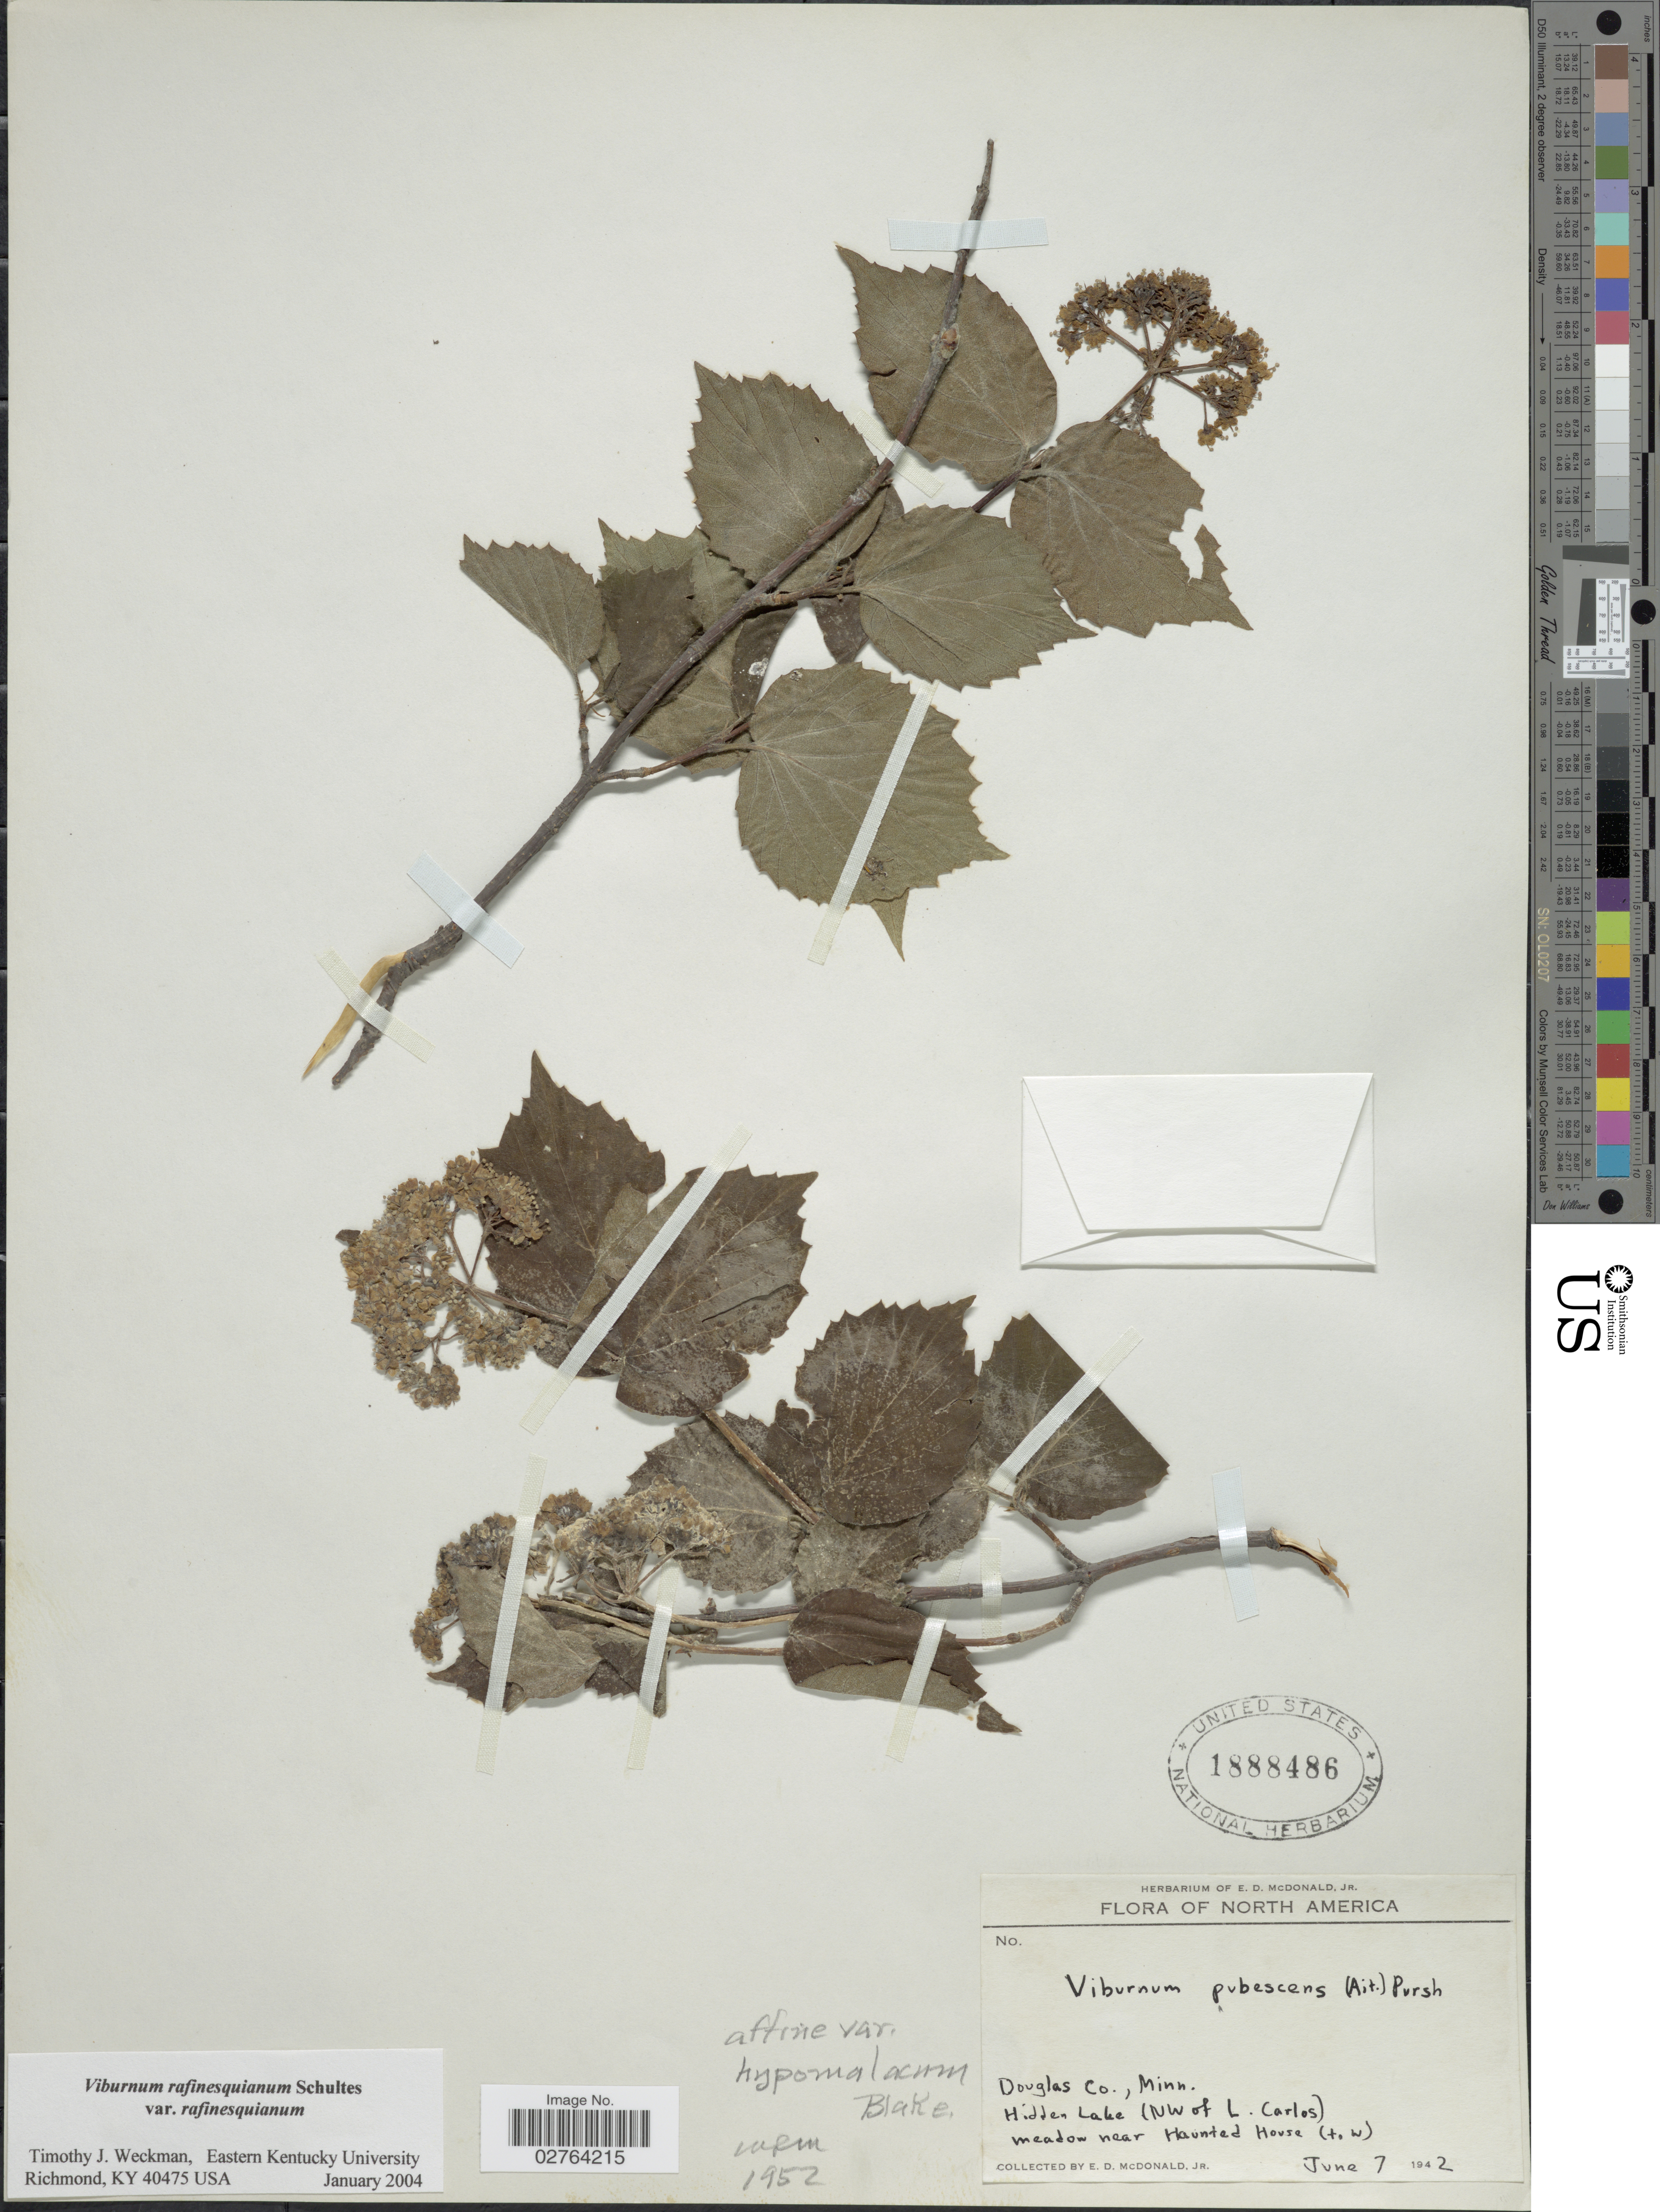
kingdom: Plantae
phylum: Tracheophyta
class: Magnoliopsida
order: Dipsacales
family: Viburnaceae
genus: Viburnum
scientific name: Viburnum rafinesqueanum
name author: Schult.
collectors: E. D. McDonald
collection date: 1942-06-07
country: United States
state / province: Minnesota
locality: Douglas Co., Minn., Hidden Lake (NW of L. Carlos) meadow near Haunted House (to W).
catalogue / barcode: US 1888486